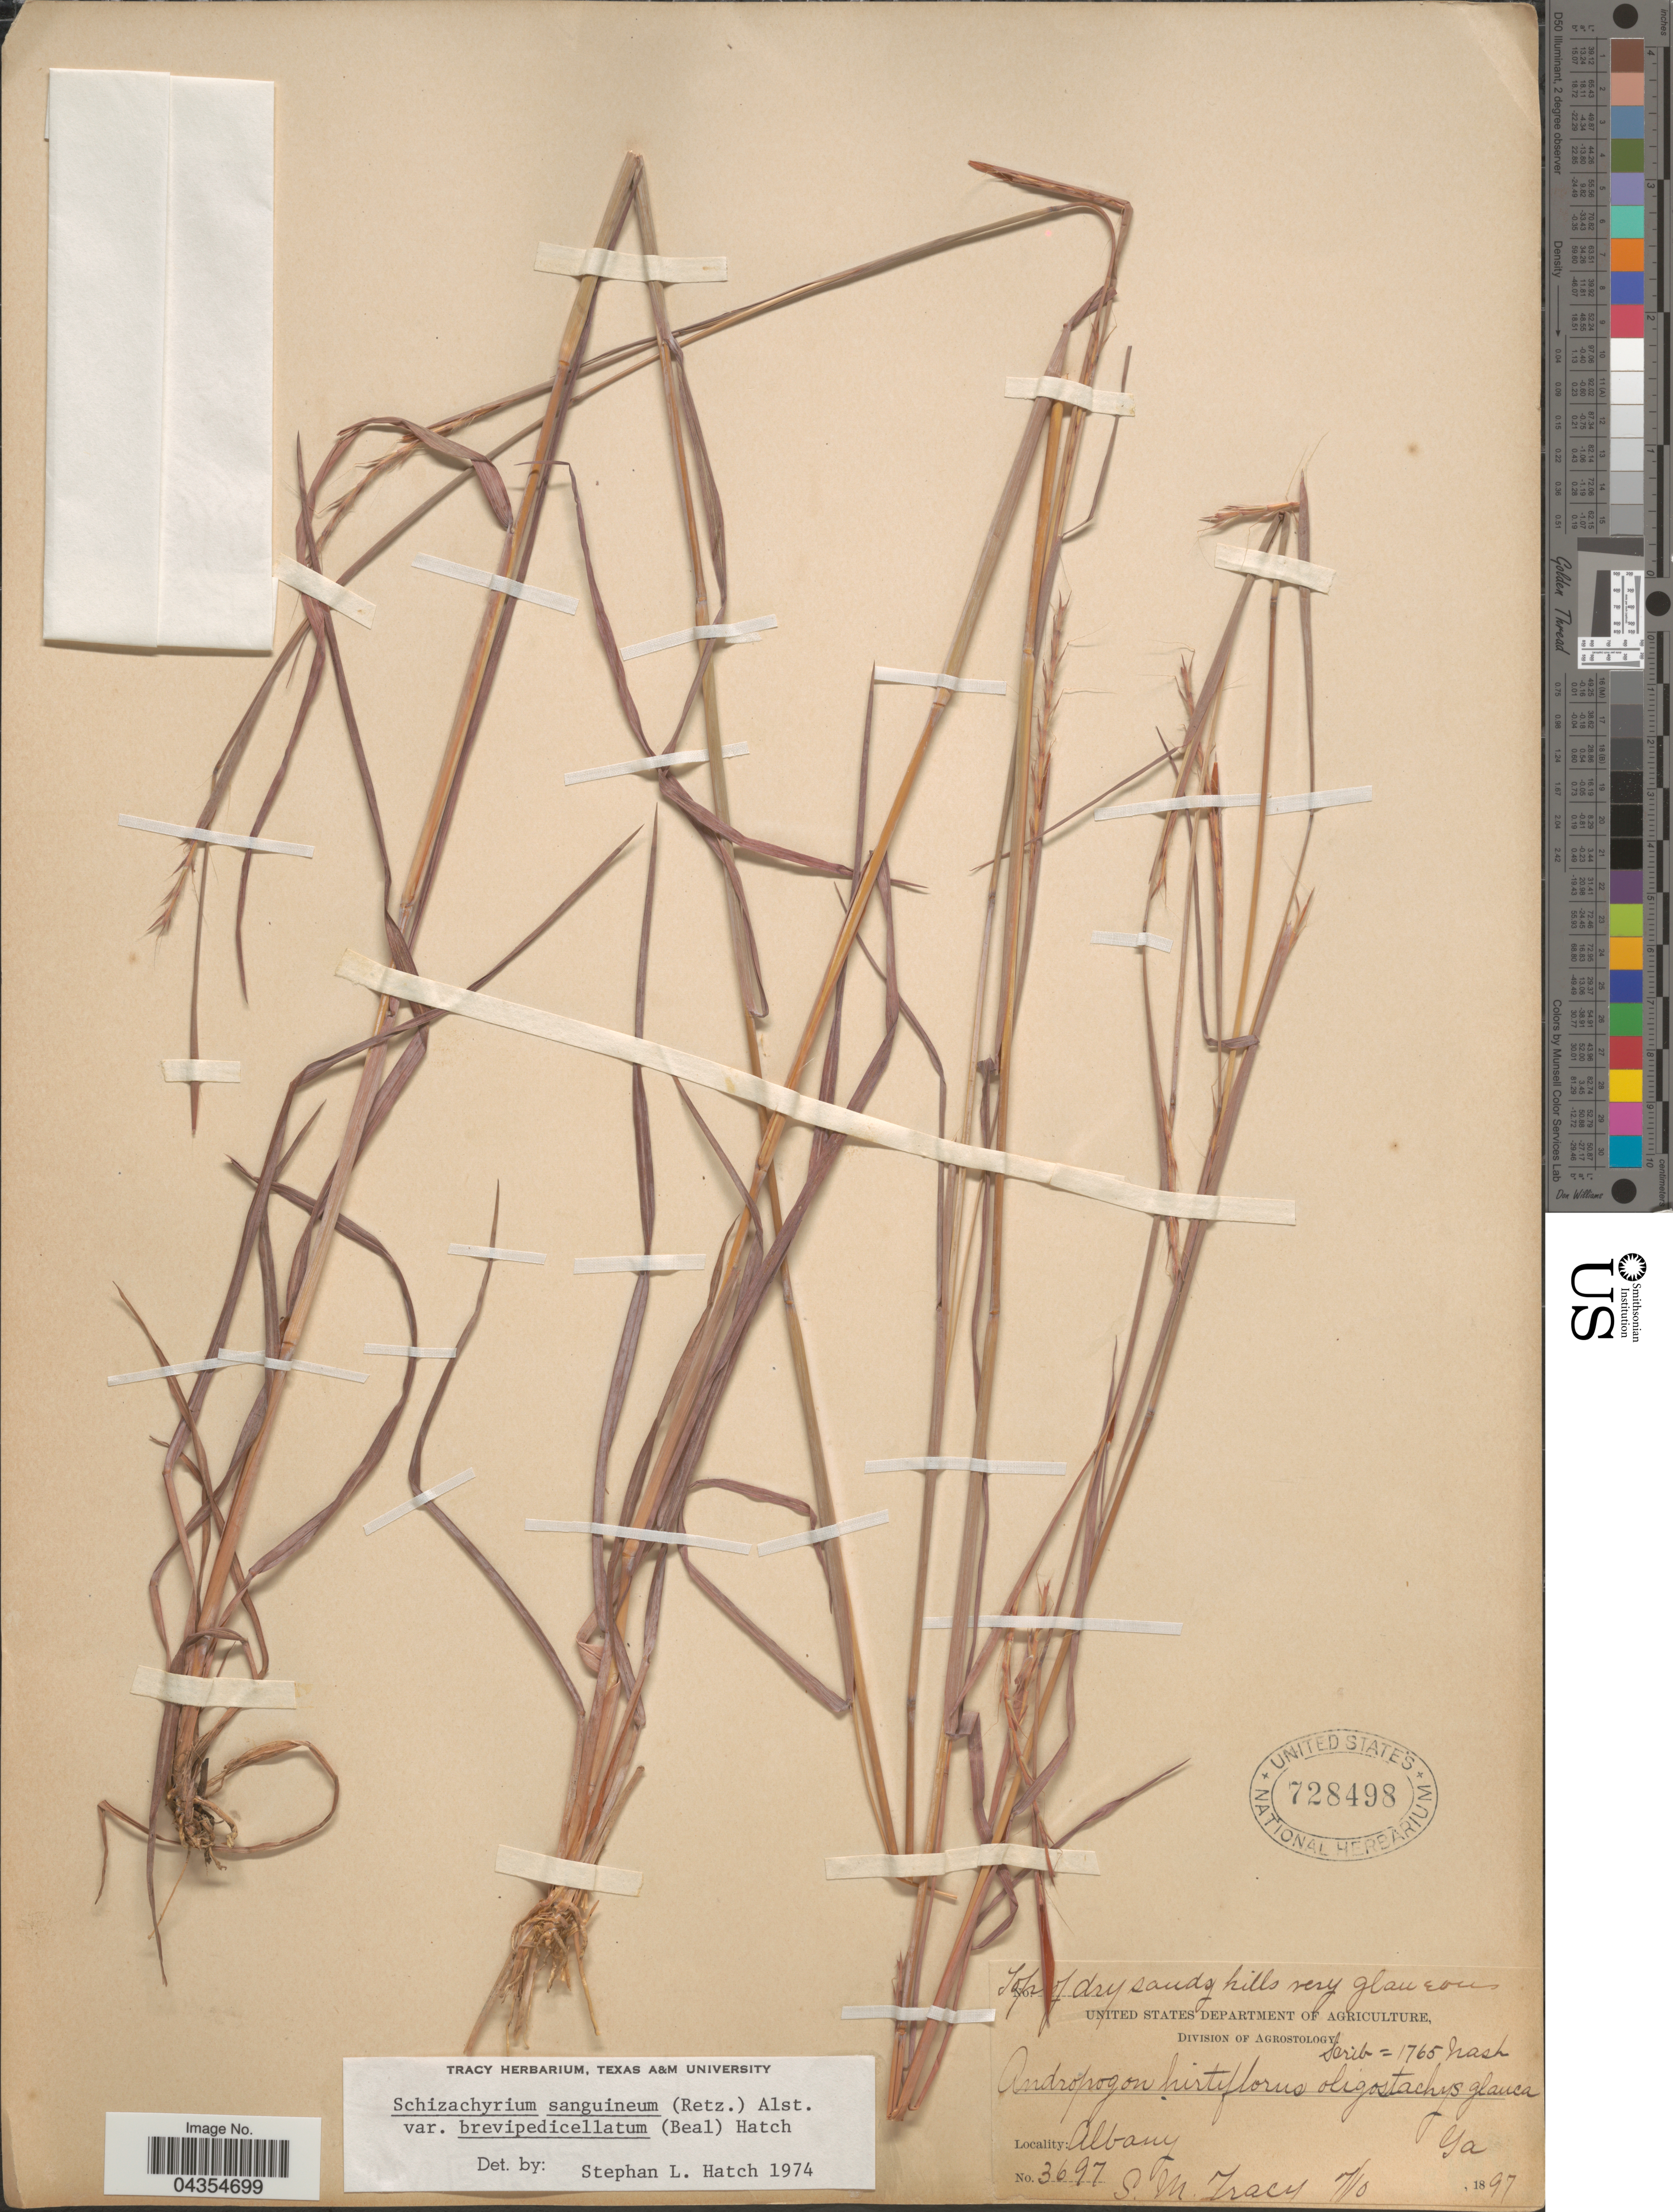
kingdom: Plantae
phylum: Tracheophyta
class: Liliopsida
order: Poales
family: Poaceae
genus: Schizachyrium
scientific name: Schizachyrium sanguineum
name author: (Retz.) Alston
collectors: S. M. Tracy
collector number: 3697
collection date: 1897-07-10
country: United States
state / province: Georgia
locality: Albany.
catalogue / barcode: US 728498